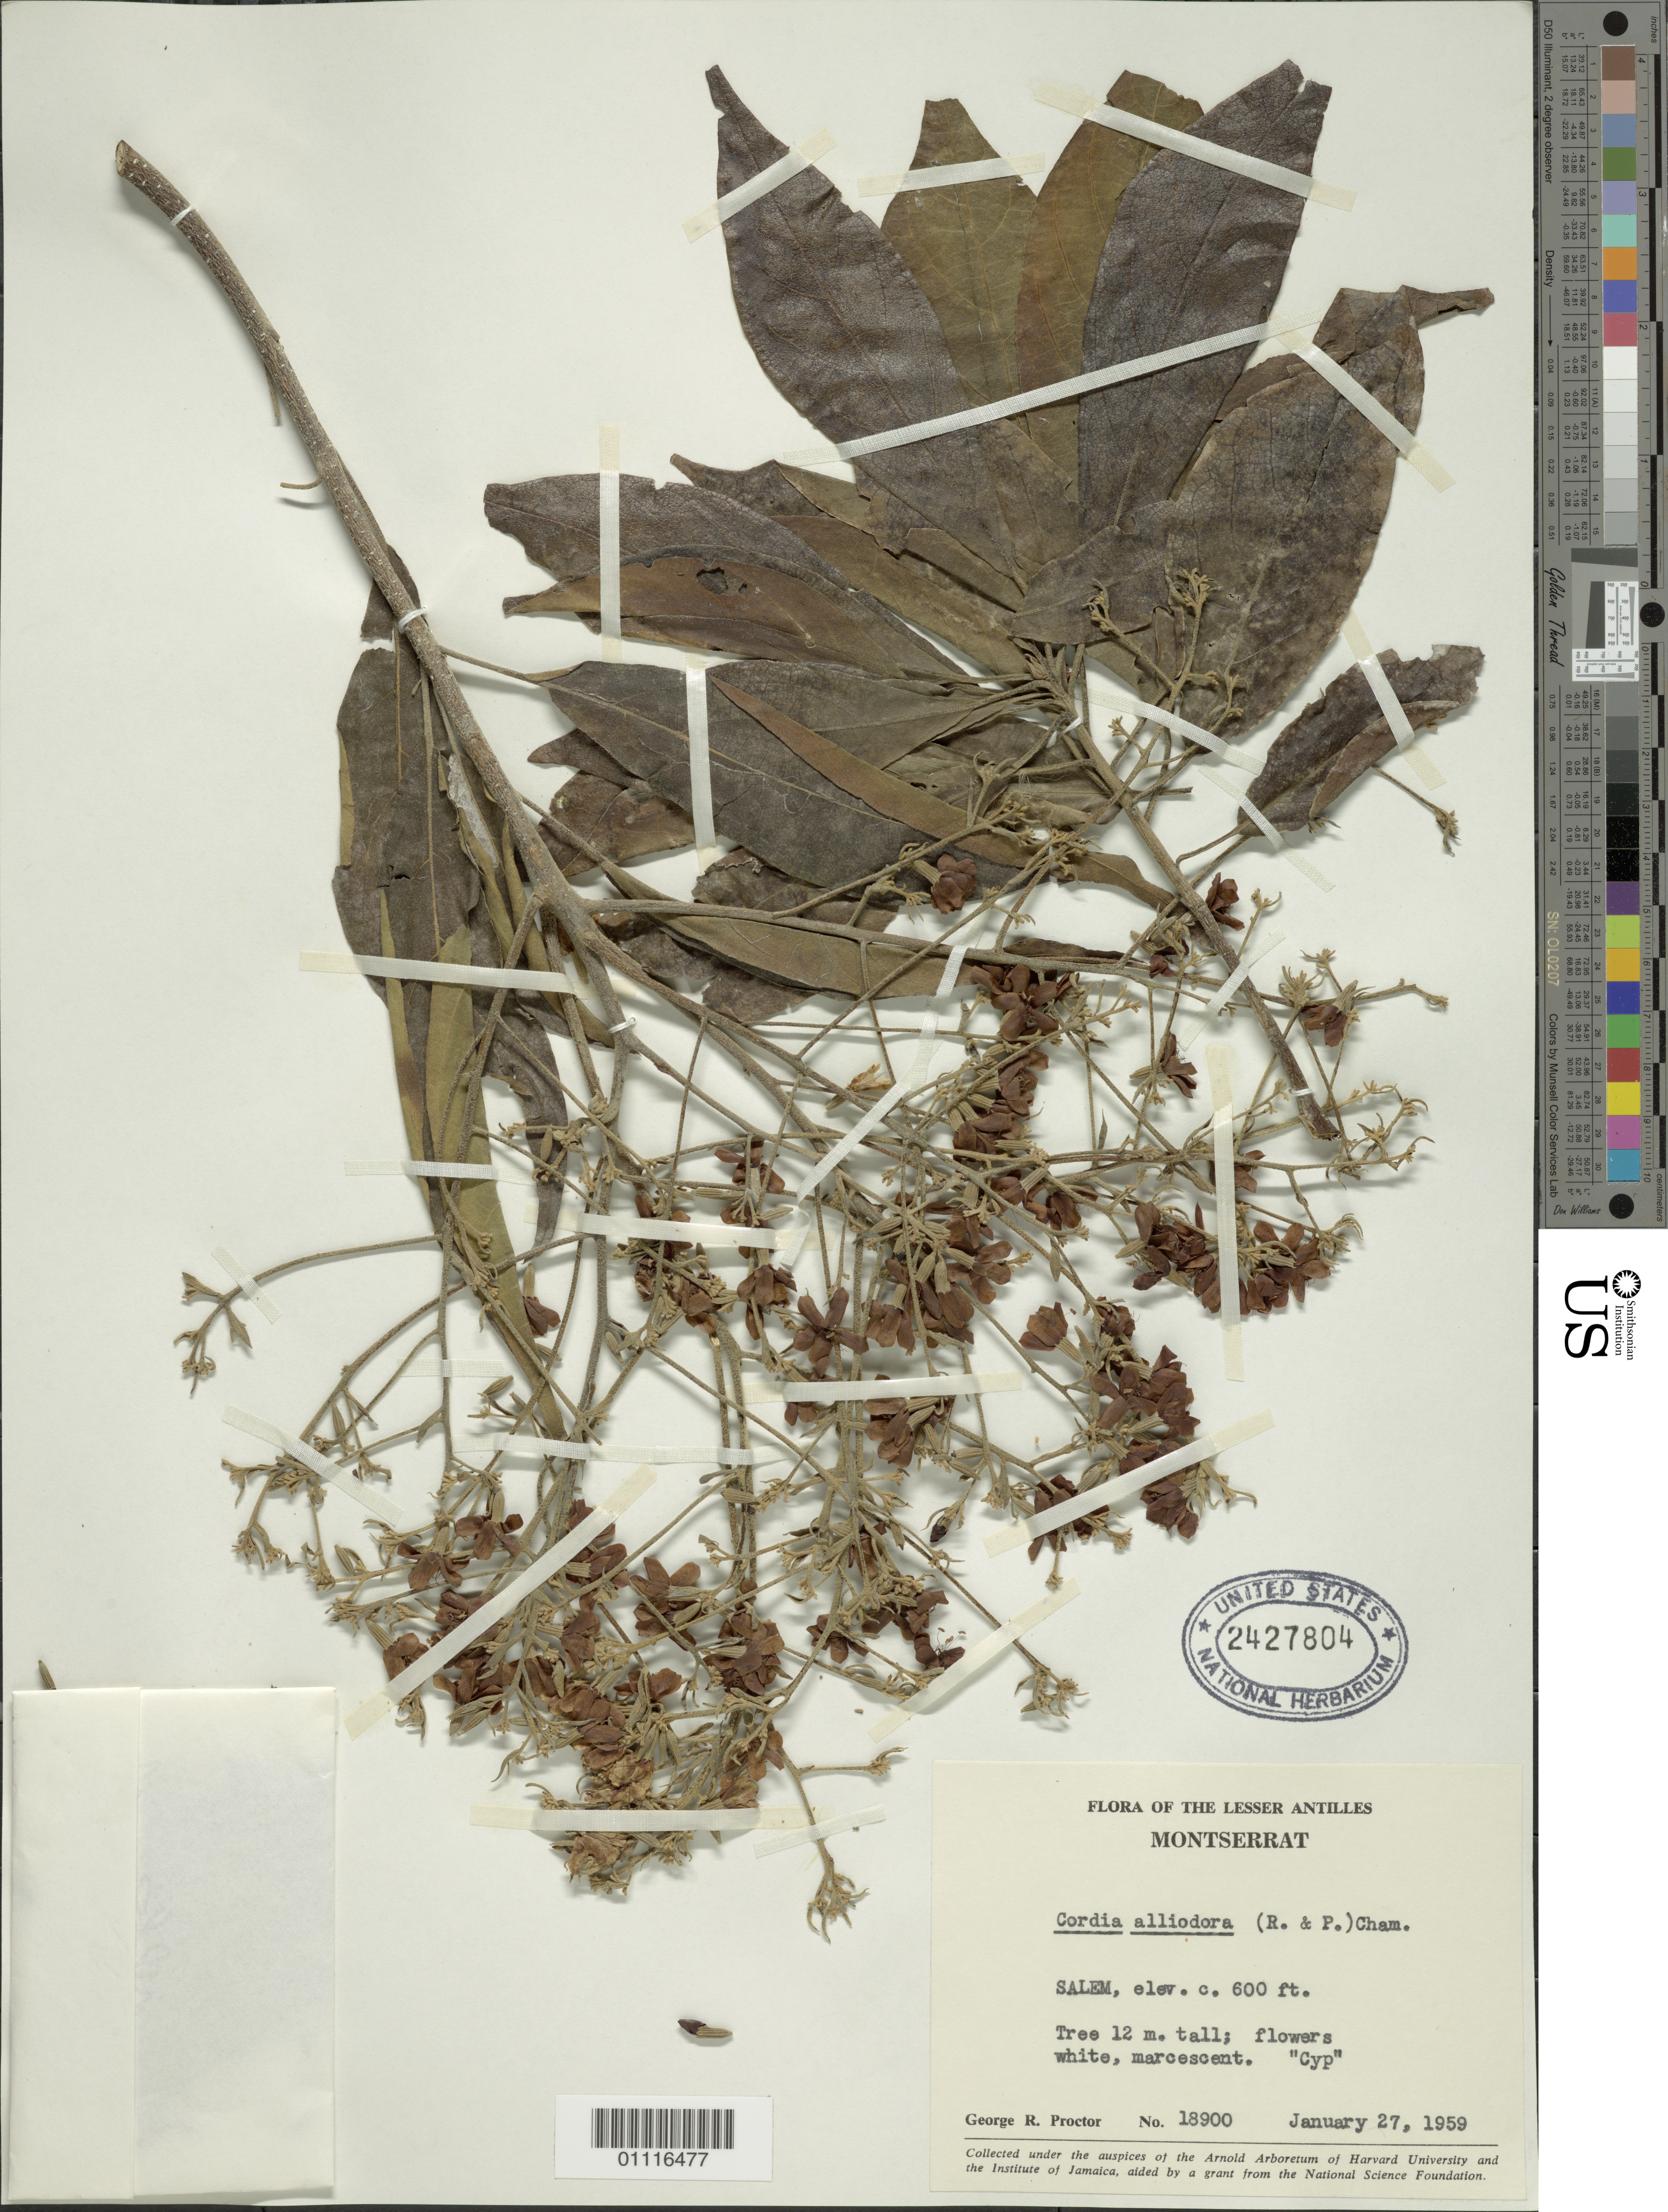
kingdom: Plantae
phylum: Tracheophyta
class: Magnoliopsida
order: Boraginales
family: Cordiaceae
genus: Cordia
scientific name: Cordia alliodora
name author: (Ruiz & Pav.) Oken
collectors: G. R. Proctor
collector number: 18900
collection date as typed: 27 Jan 1959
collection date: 1959-01-27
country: Montserrat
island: Montserrat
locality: Salem.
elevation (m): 183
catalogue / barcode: US 2427804